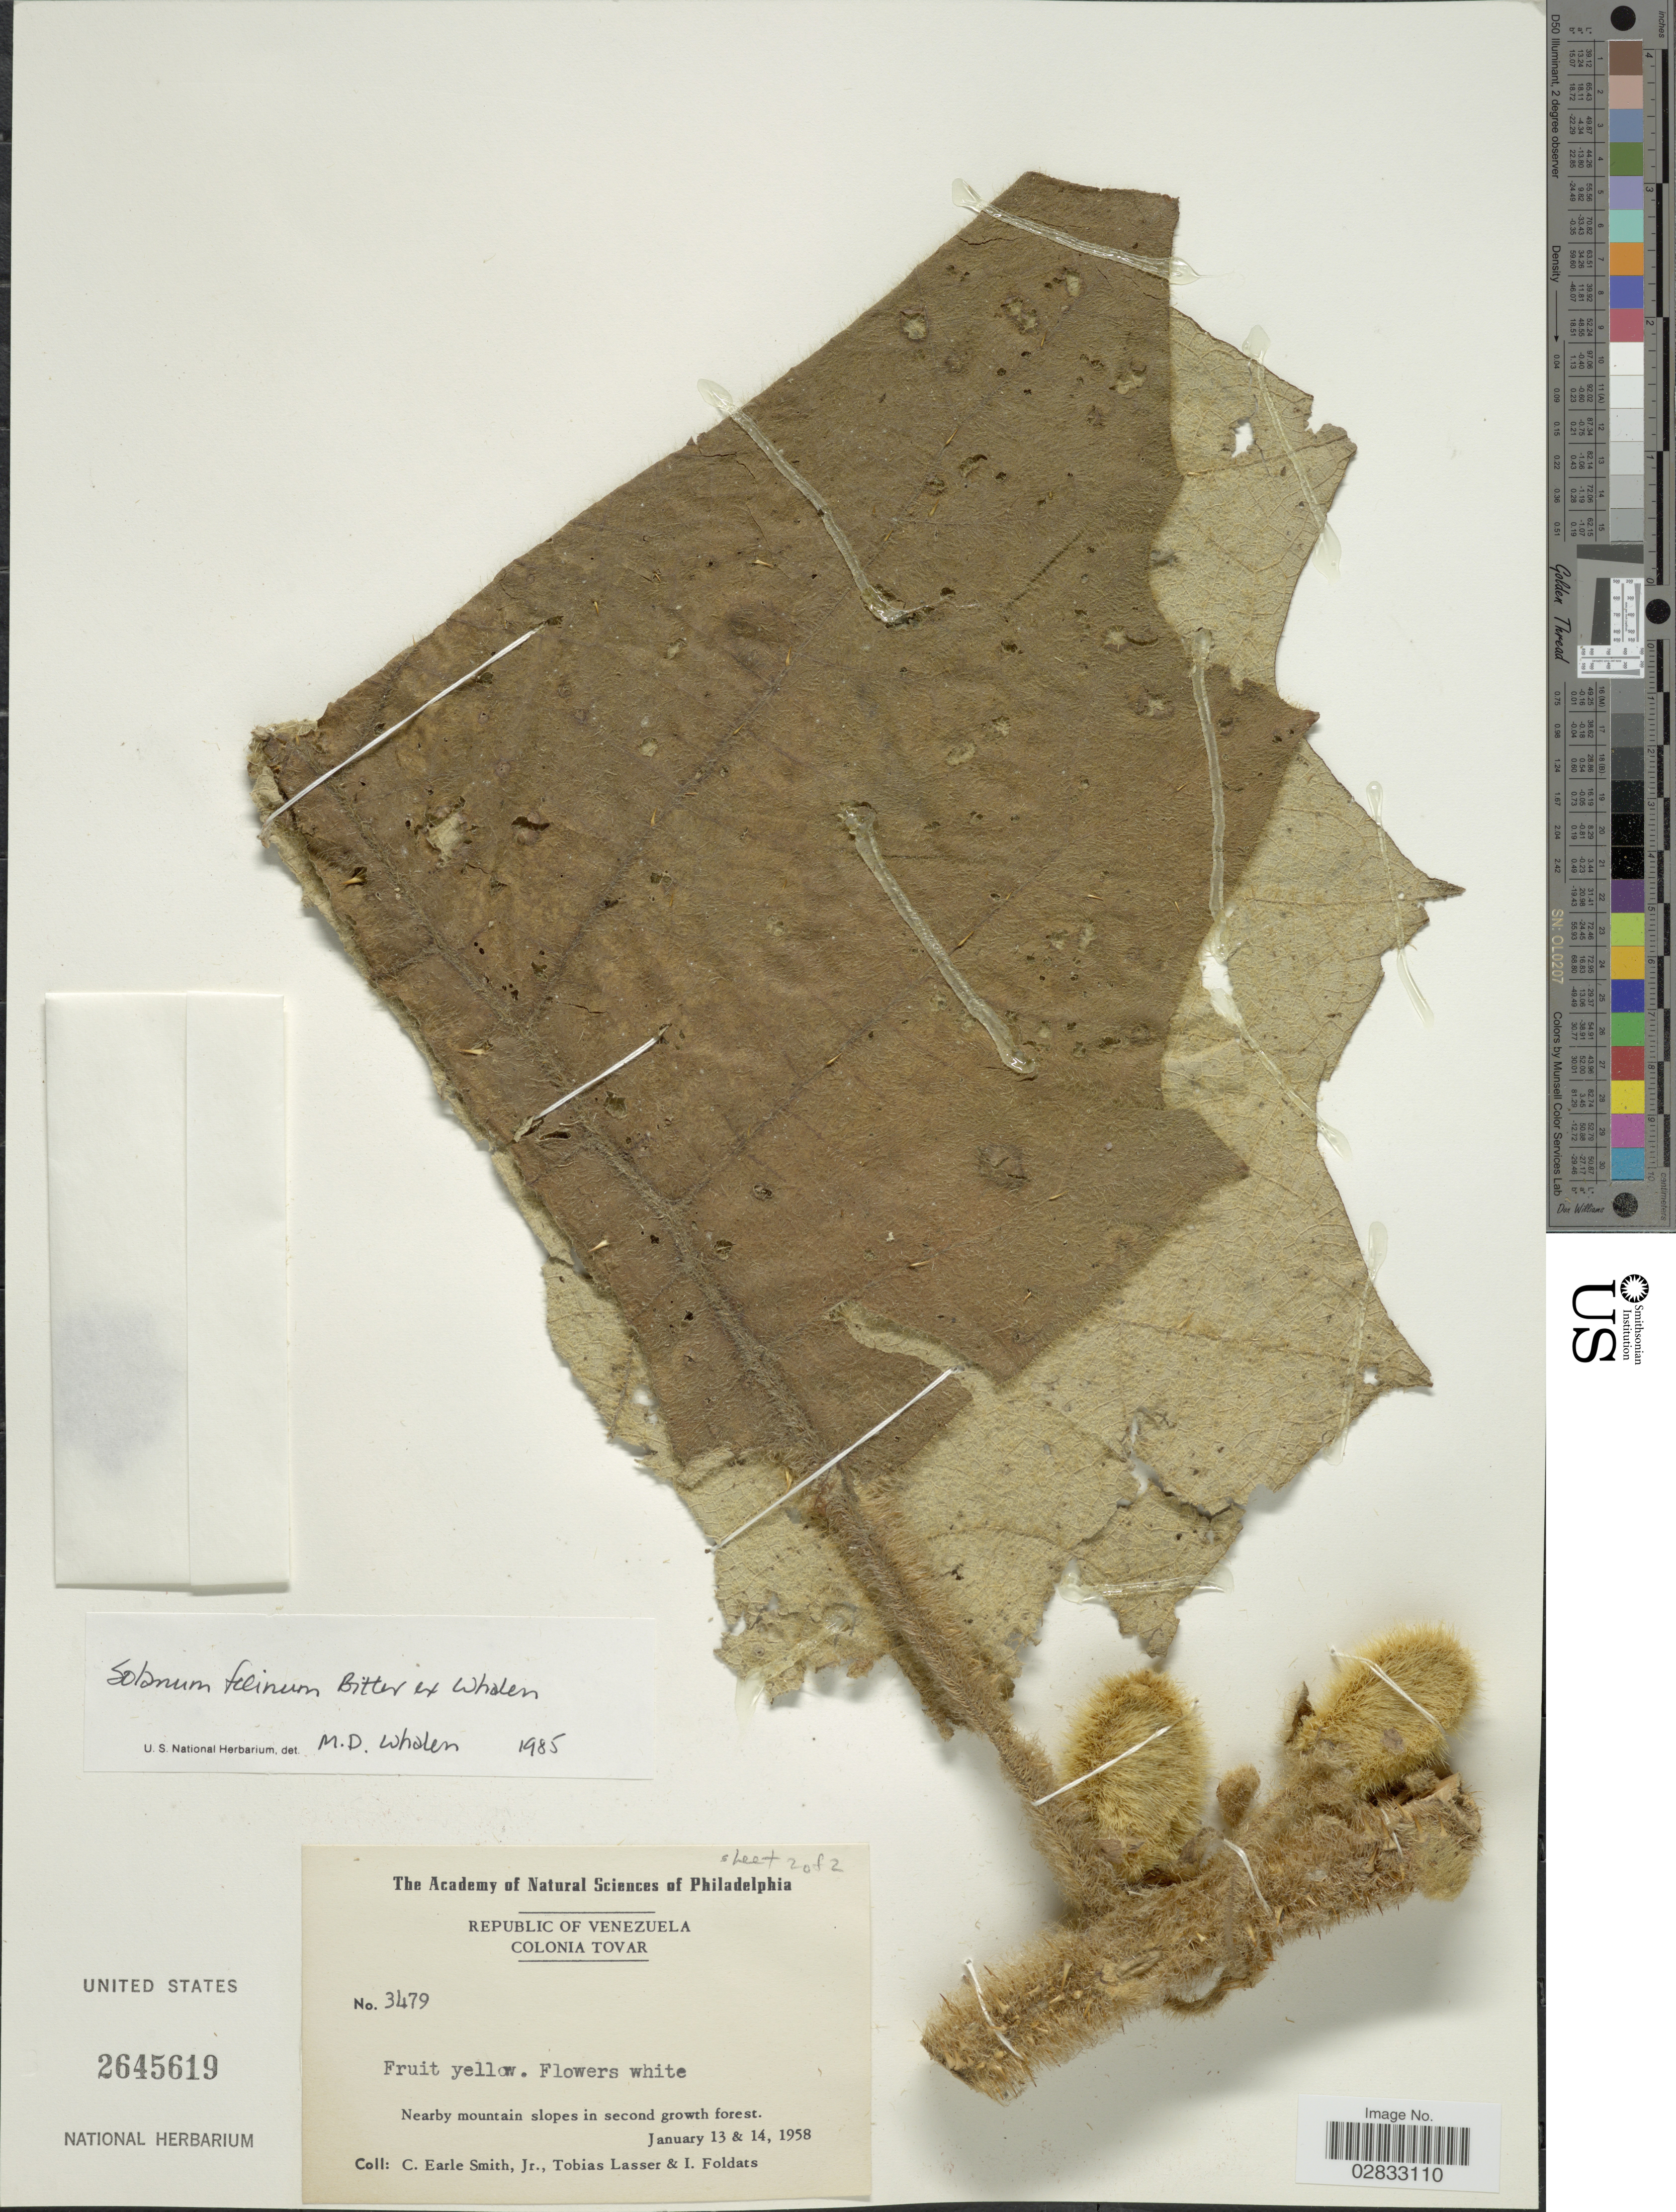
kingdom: Plantae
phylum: Tracheophyta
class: Magnoliopsida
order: Solanales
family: Solanaceae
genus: Solanum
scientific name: Solanum felinum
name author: Bitter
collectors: C. E. Smith Jr., T. Lasser & I. Foldats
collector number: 3479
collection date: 1958-01-13/1958-01-14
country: Venezuela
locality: Colonia Tovar. Nearby mountain slopes in second growth forest.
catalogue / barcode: US 2645619